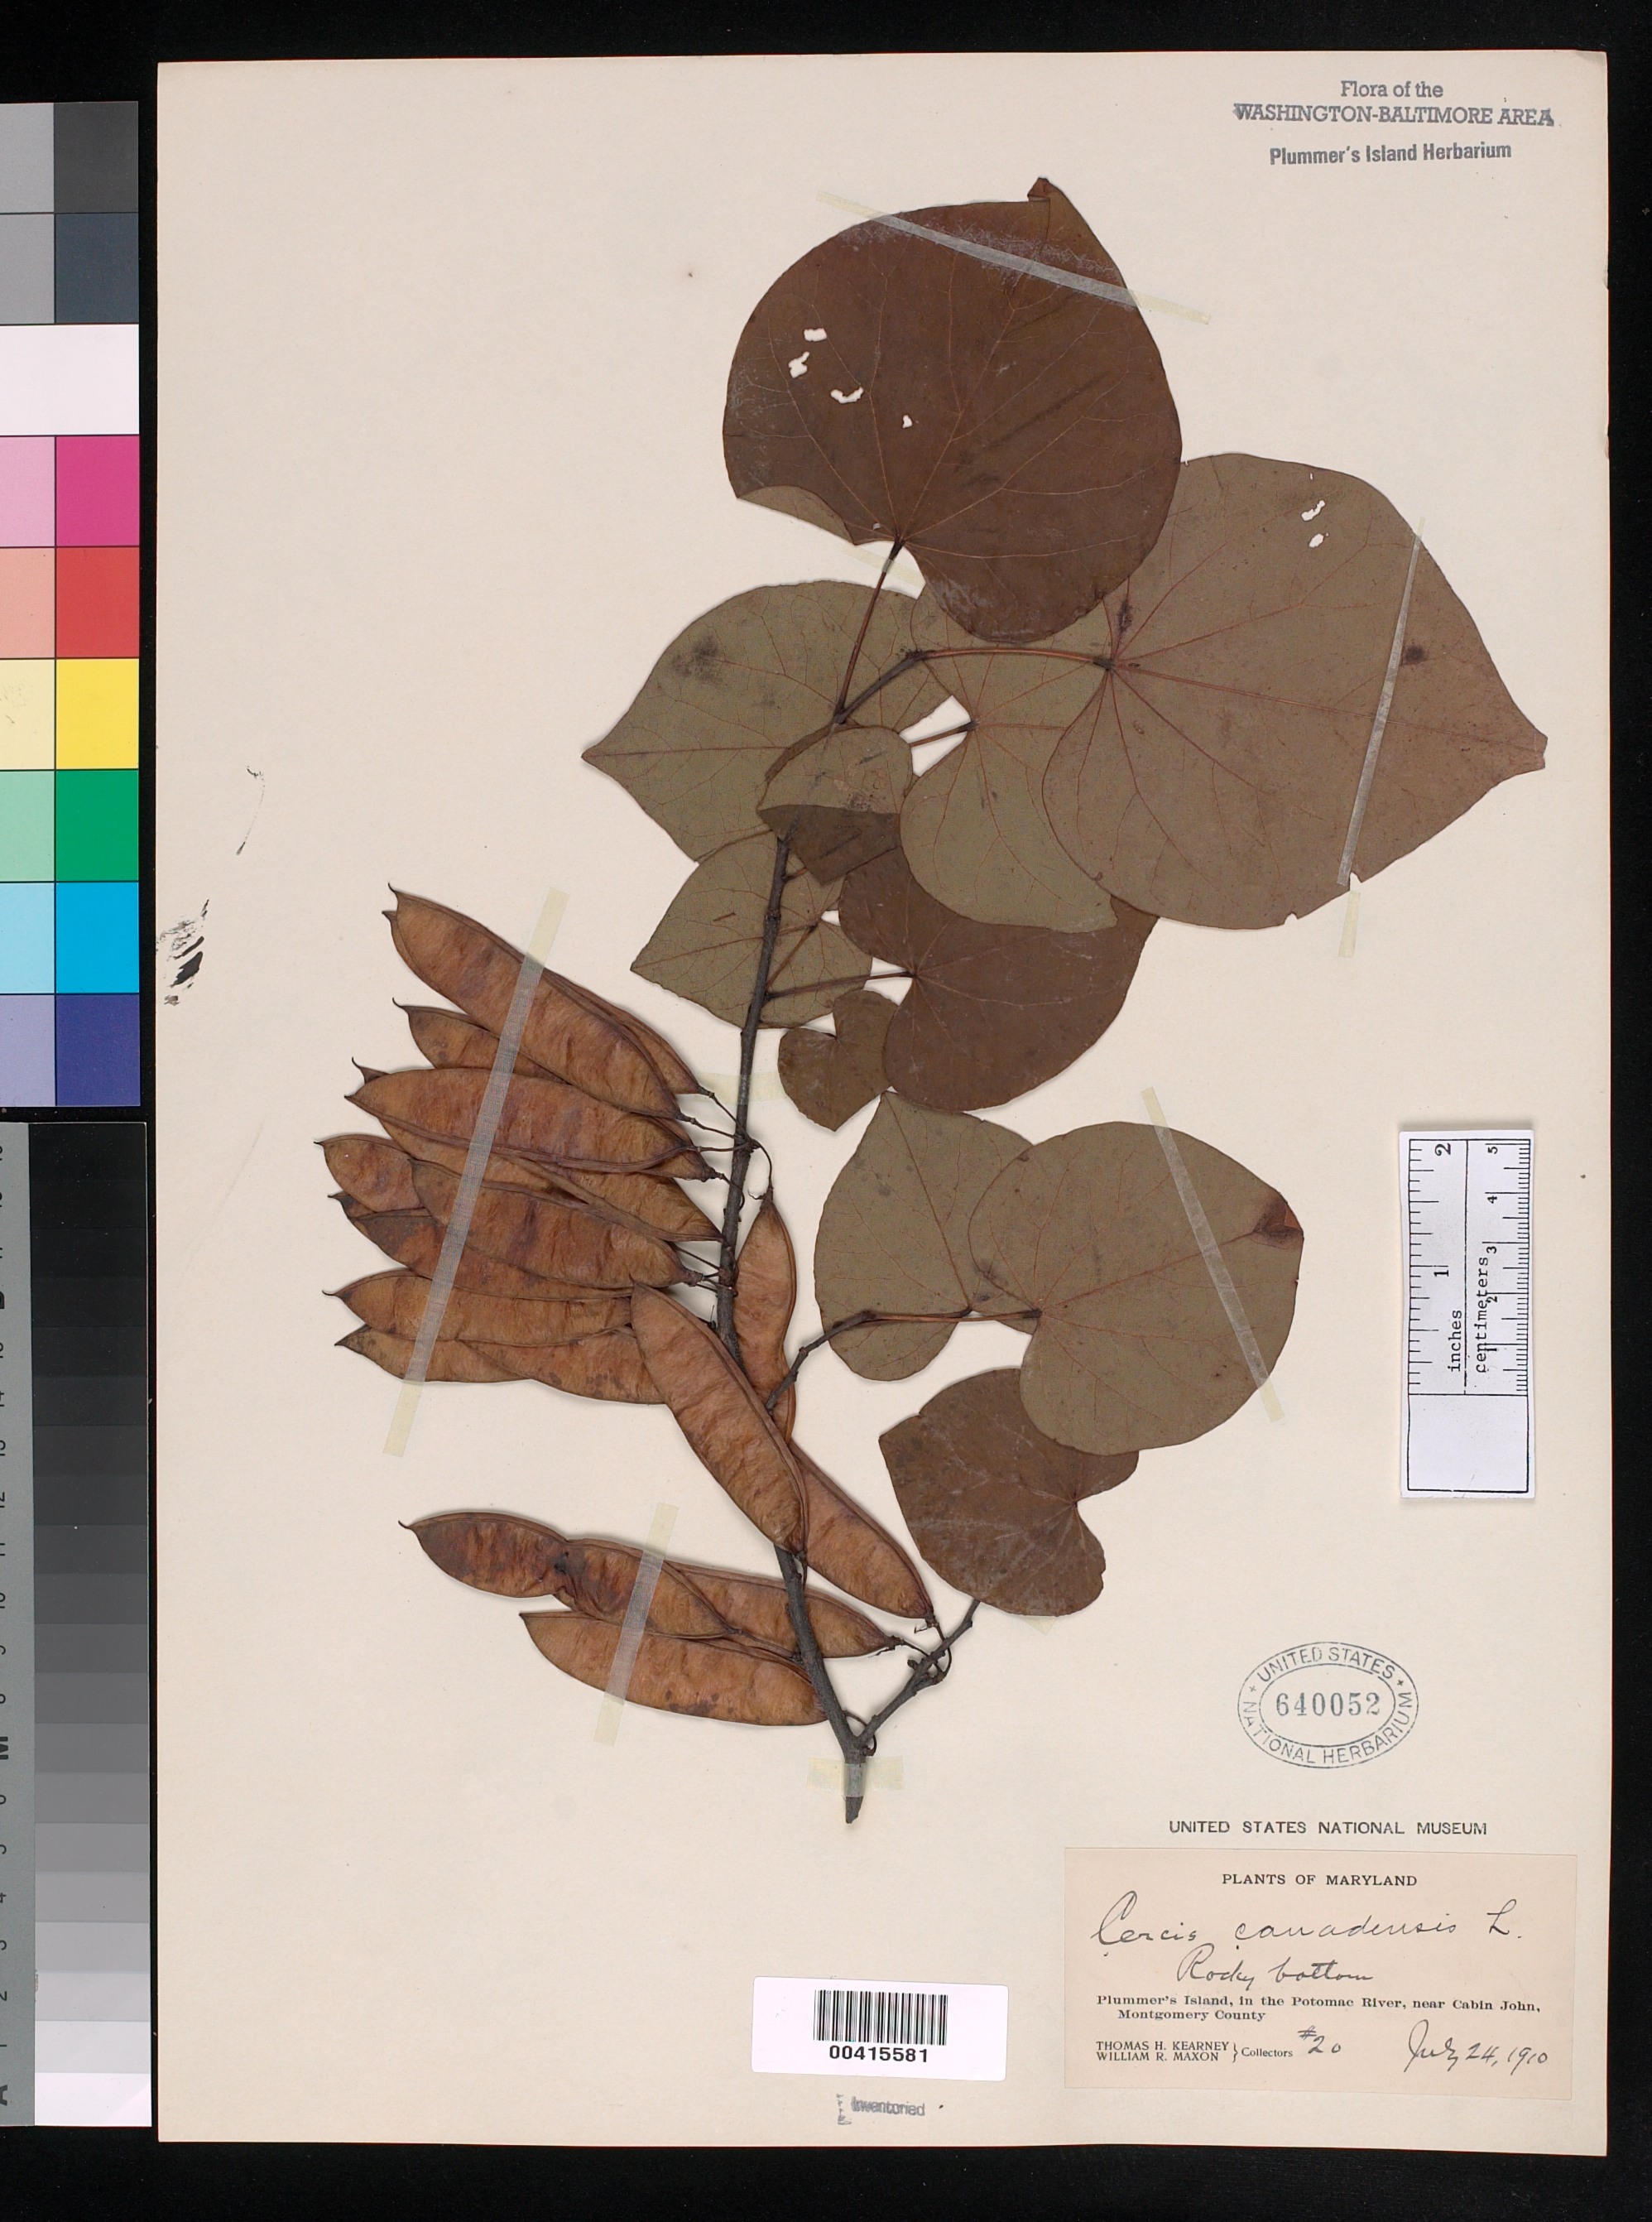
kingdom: Plantae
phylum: Tracheophyta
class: Magnoliopsida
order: Fabales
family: Fabaceae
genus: Cercis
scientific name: Cercis canadensis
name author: L.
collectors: T. H. Kearney & W. R. Maxon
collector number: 20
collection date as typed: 24 Jul 1910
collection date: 1910-07-24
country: United States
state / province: Maryland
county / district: Montgomery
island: Plummers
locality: Plummer's Island C. & O. Canal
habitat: Rocky bottom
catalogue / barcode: US 640052